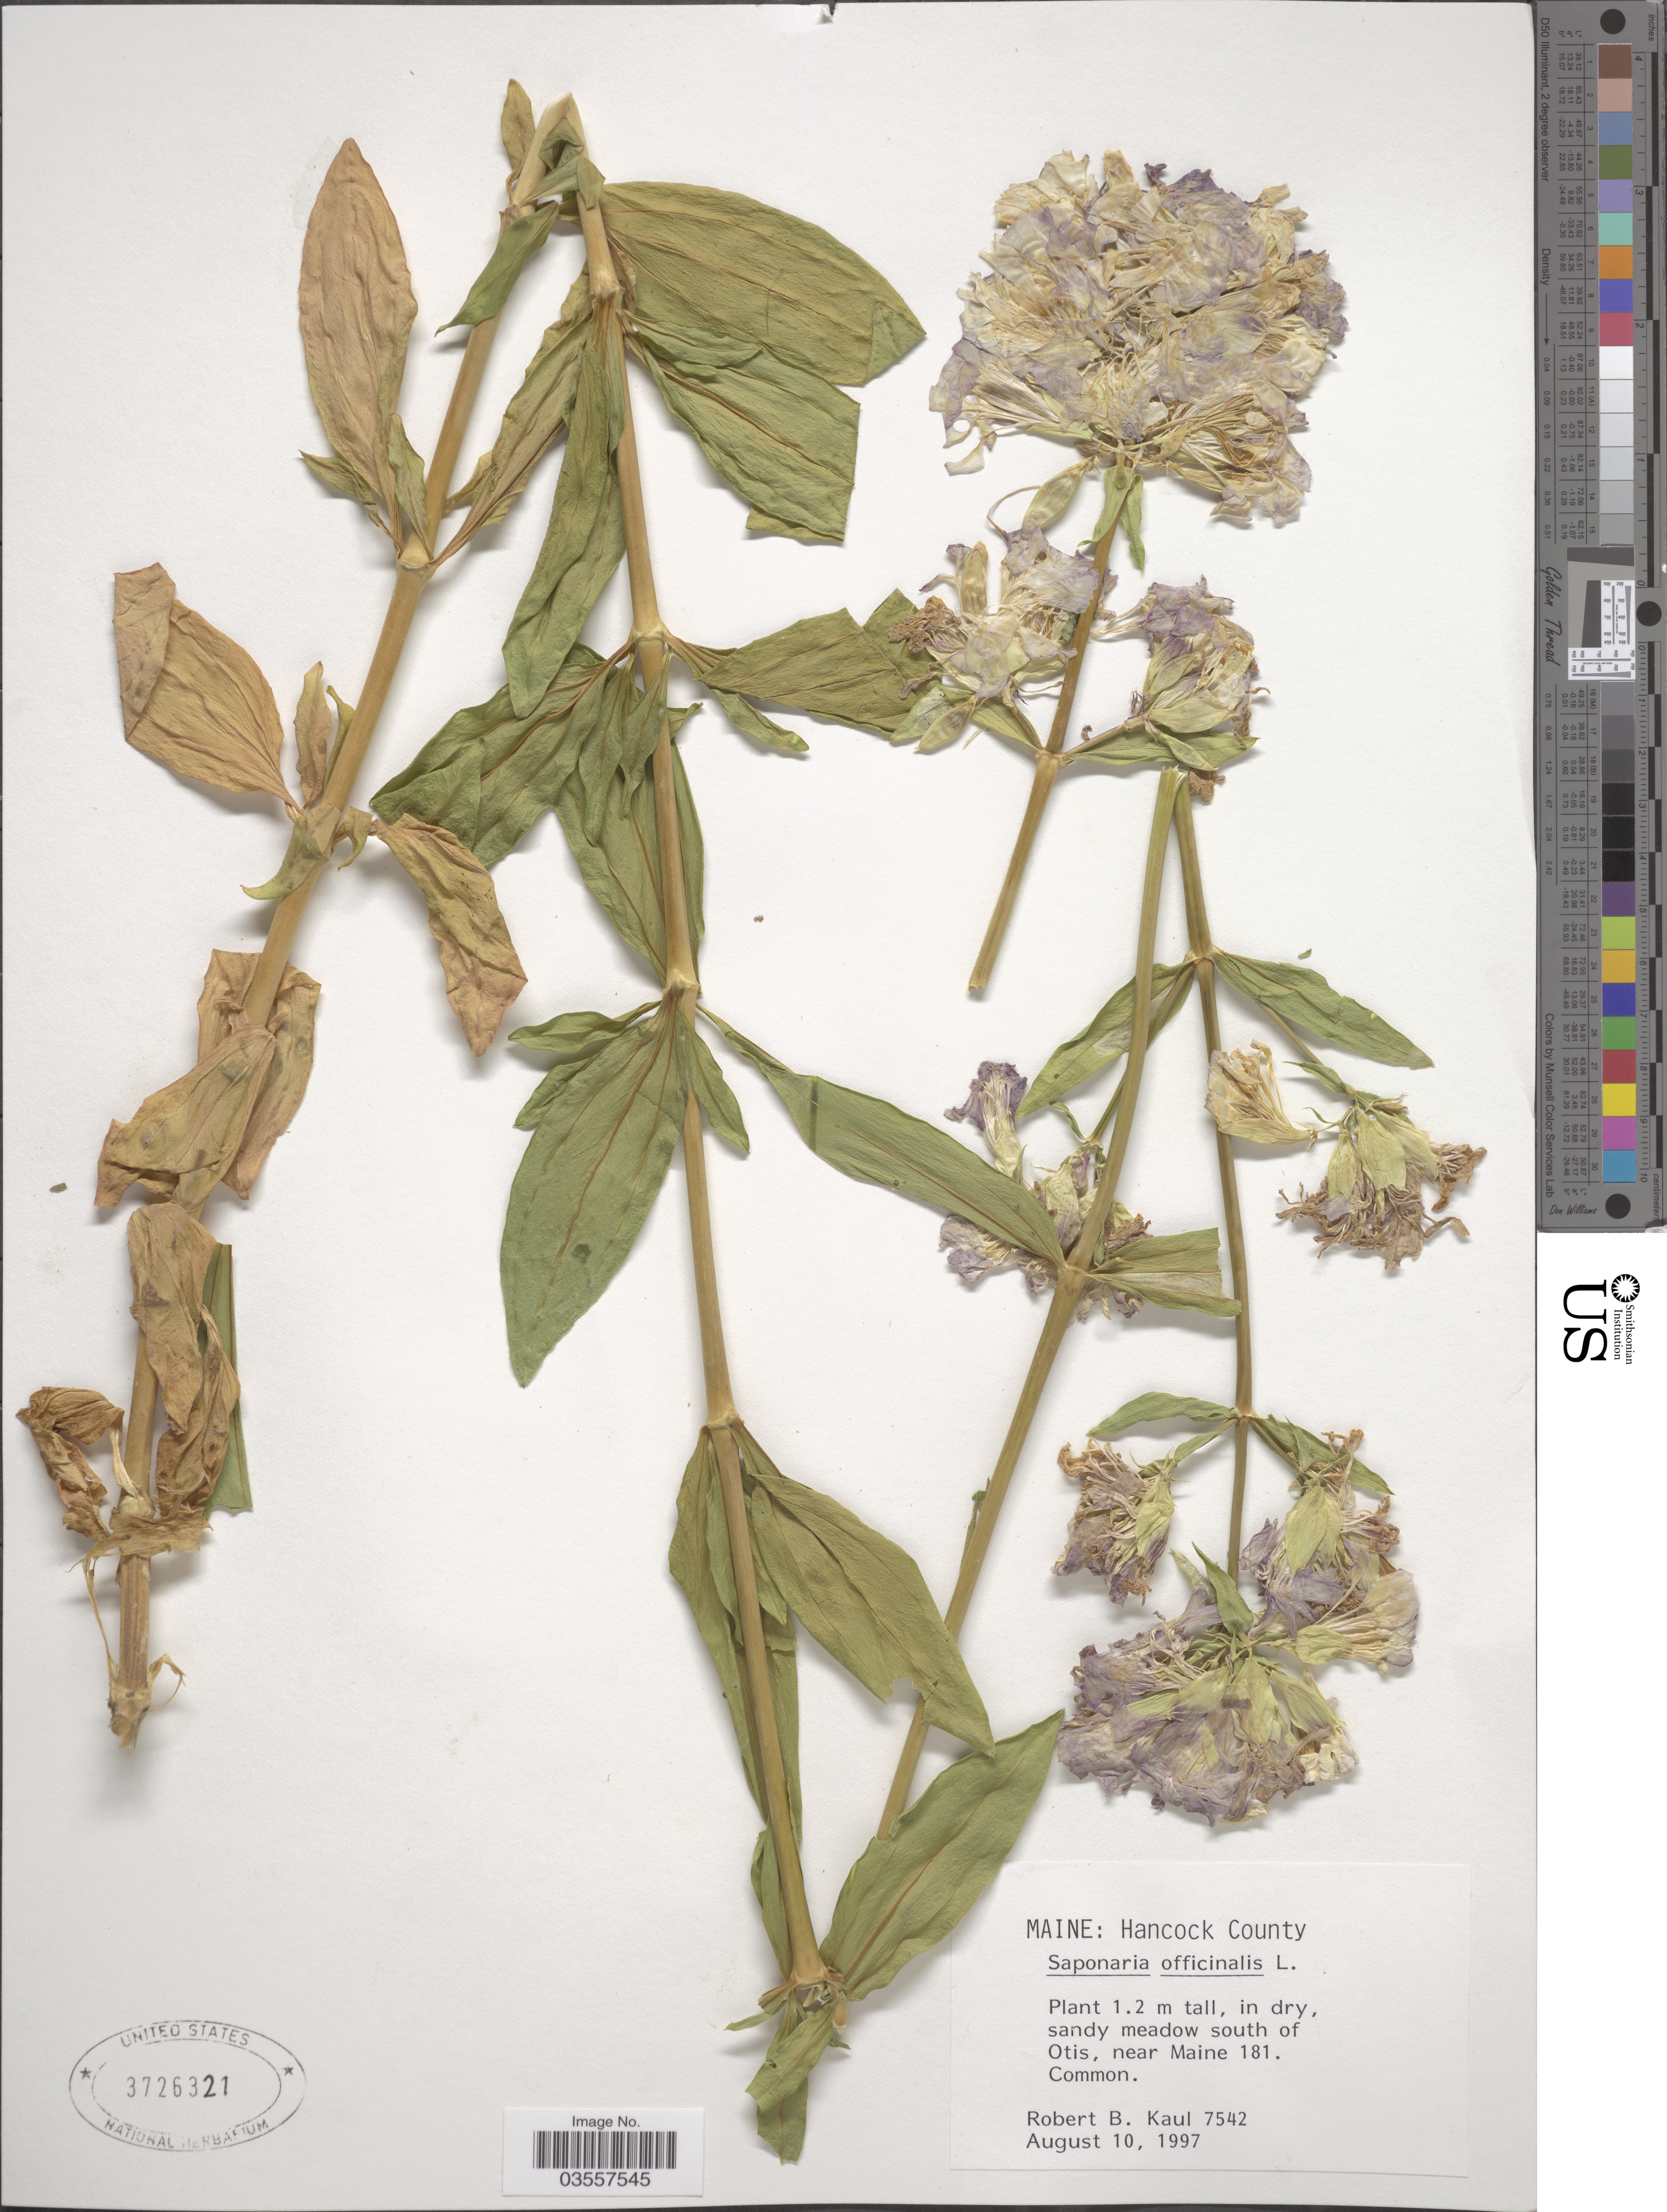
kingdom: Plantae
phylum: Tracheophyta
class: Magnoliopsida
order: Caryophyllales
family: Caryophyllaceae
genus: Saponaria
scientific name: Saponaria officinalis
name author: L.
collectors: R. Kaul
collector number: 7542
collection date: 1997-08-10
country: United States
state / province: Maine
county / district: Hancock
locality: In dry sandy meadow south of Otis, near Maine 181.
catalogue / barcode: US 3726321